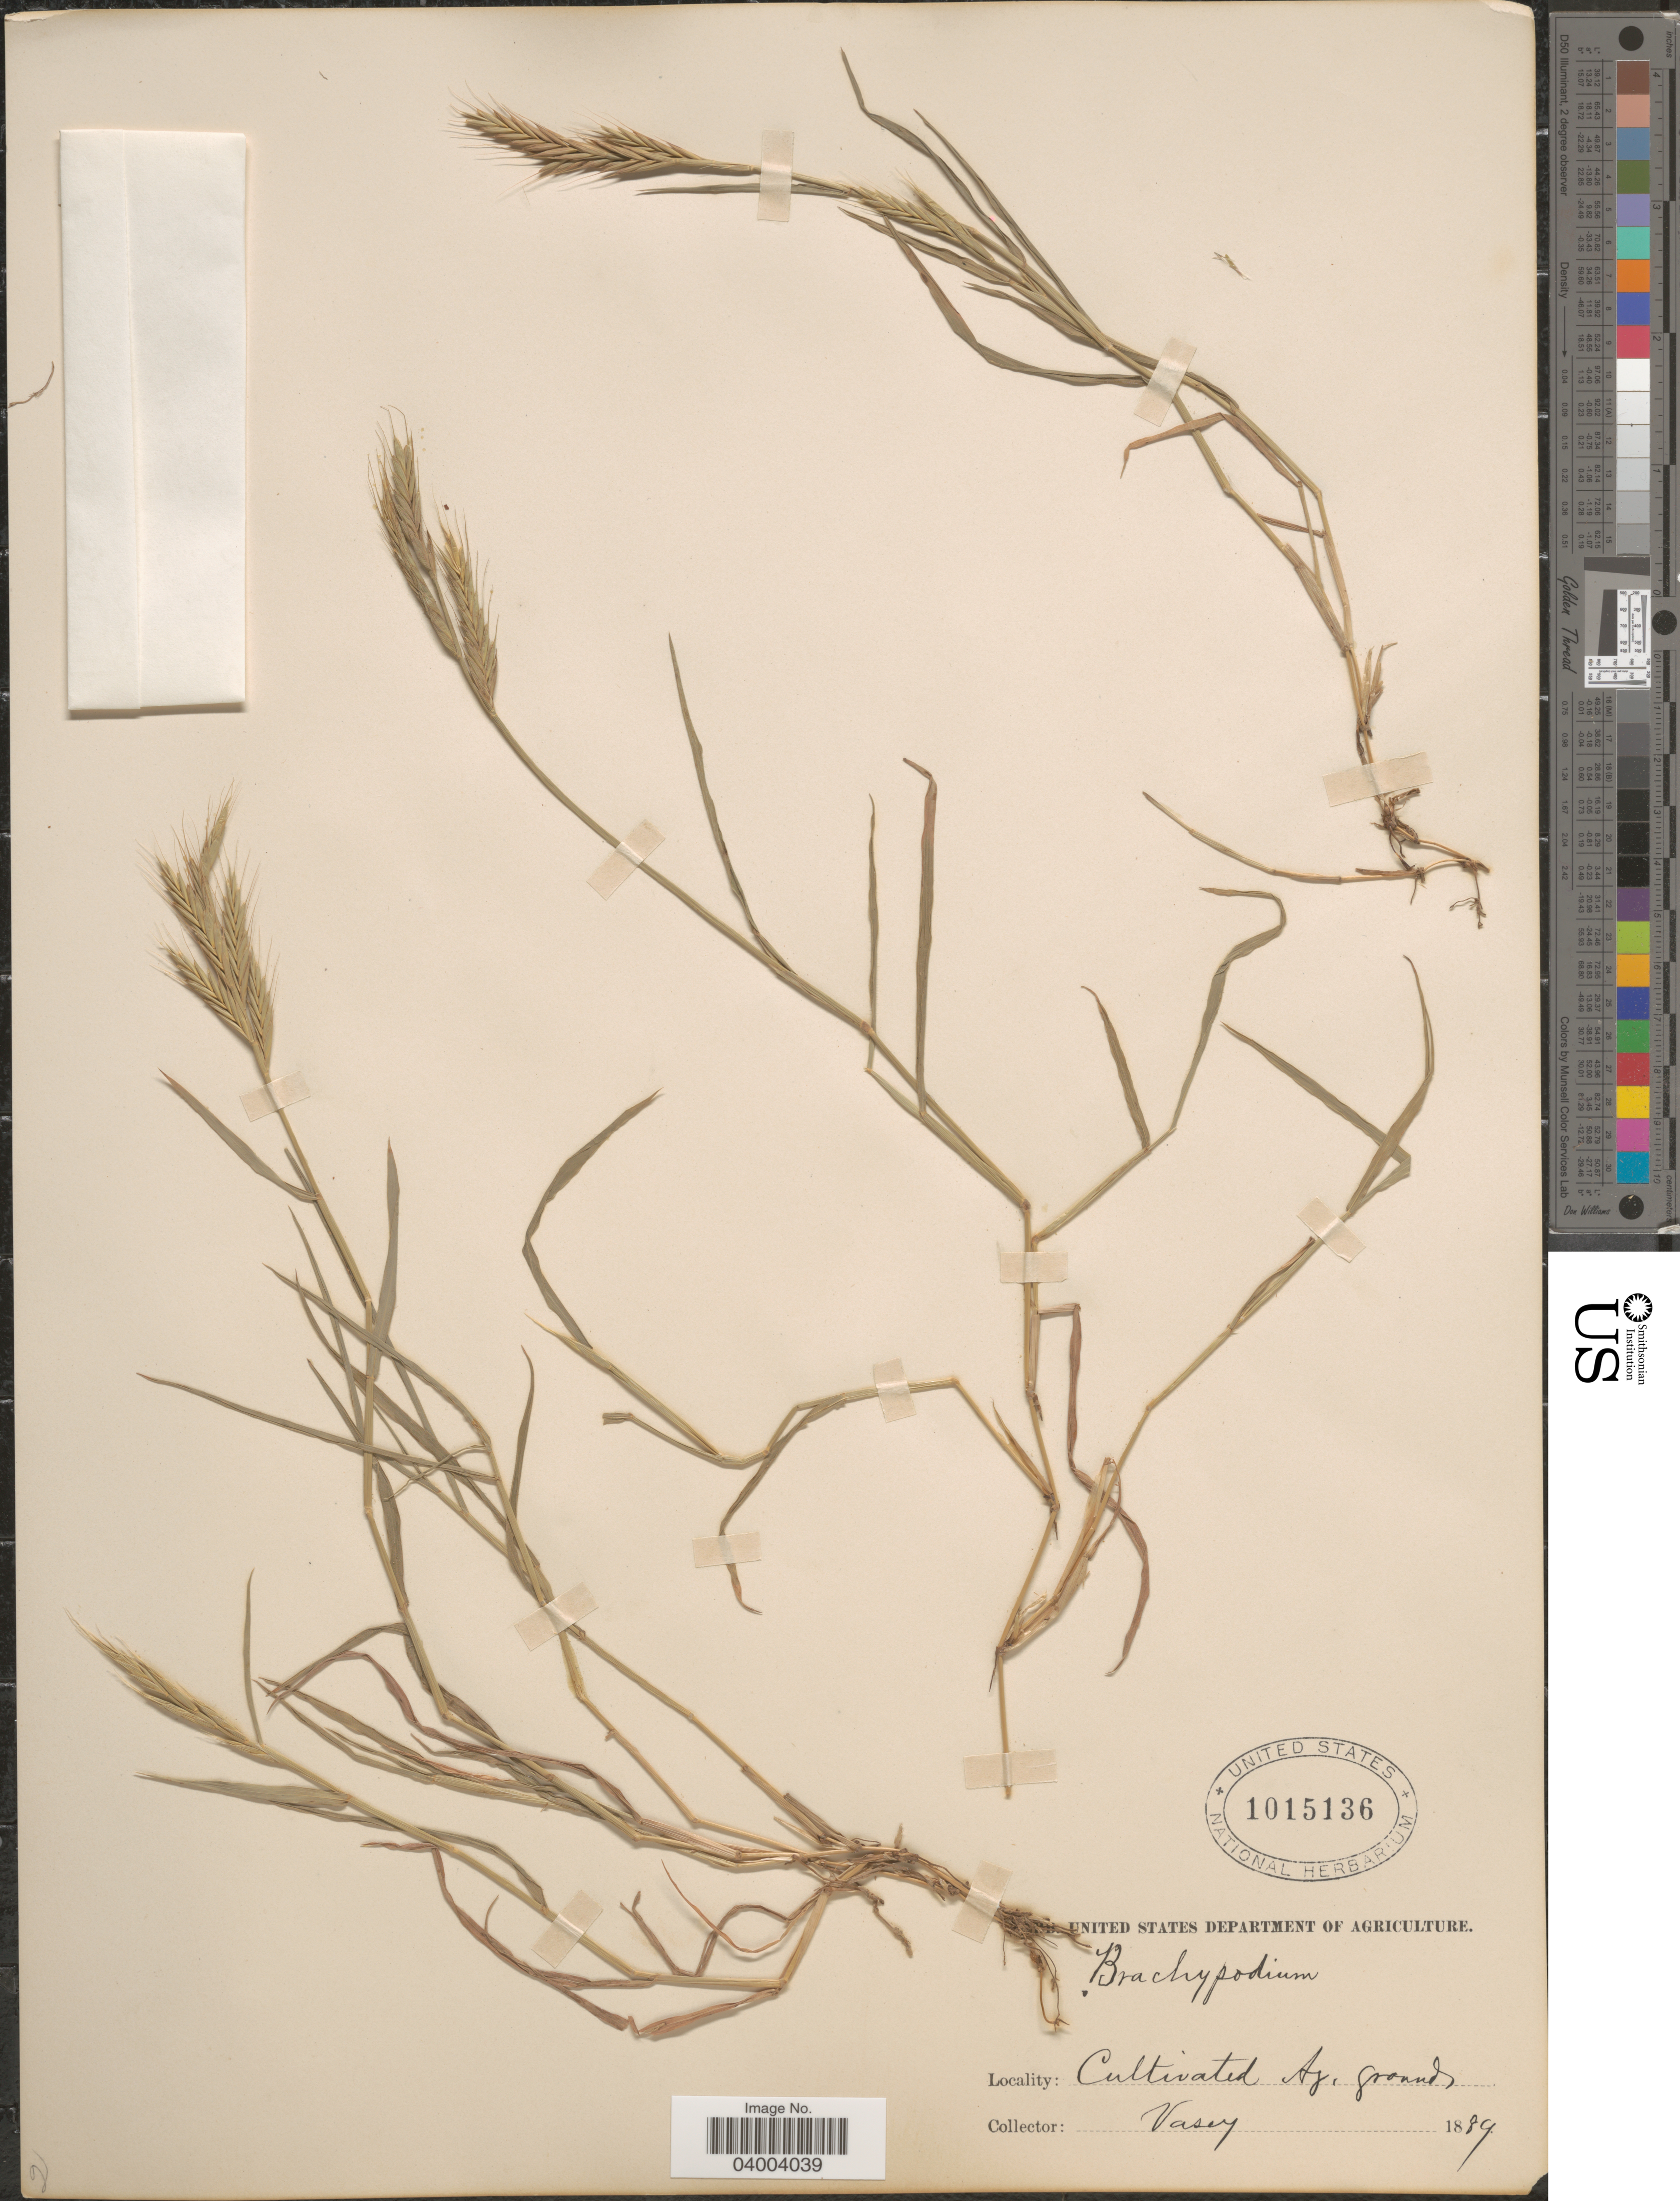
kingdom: Plantae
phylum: Tracheophyta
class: Liliopsida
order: Poales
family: Poaceae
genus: Brachypodium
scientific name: Brachypodium sp.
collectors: Vasey, --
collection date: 1889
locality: Cultivated Ag. Grounds.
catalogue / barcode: US 1015136